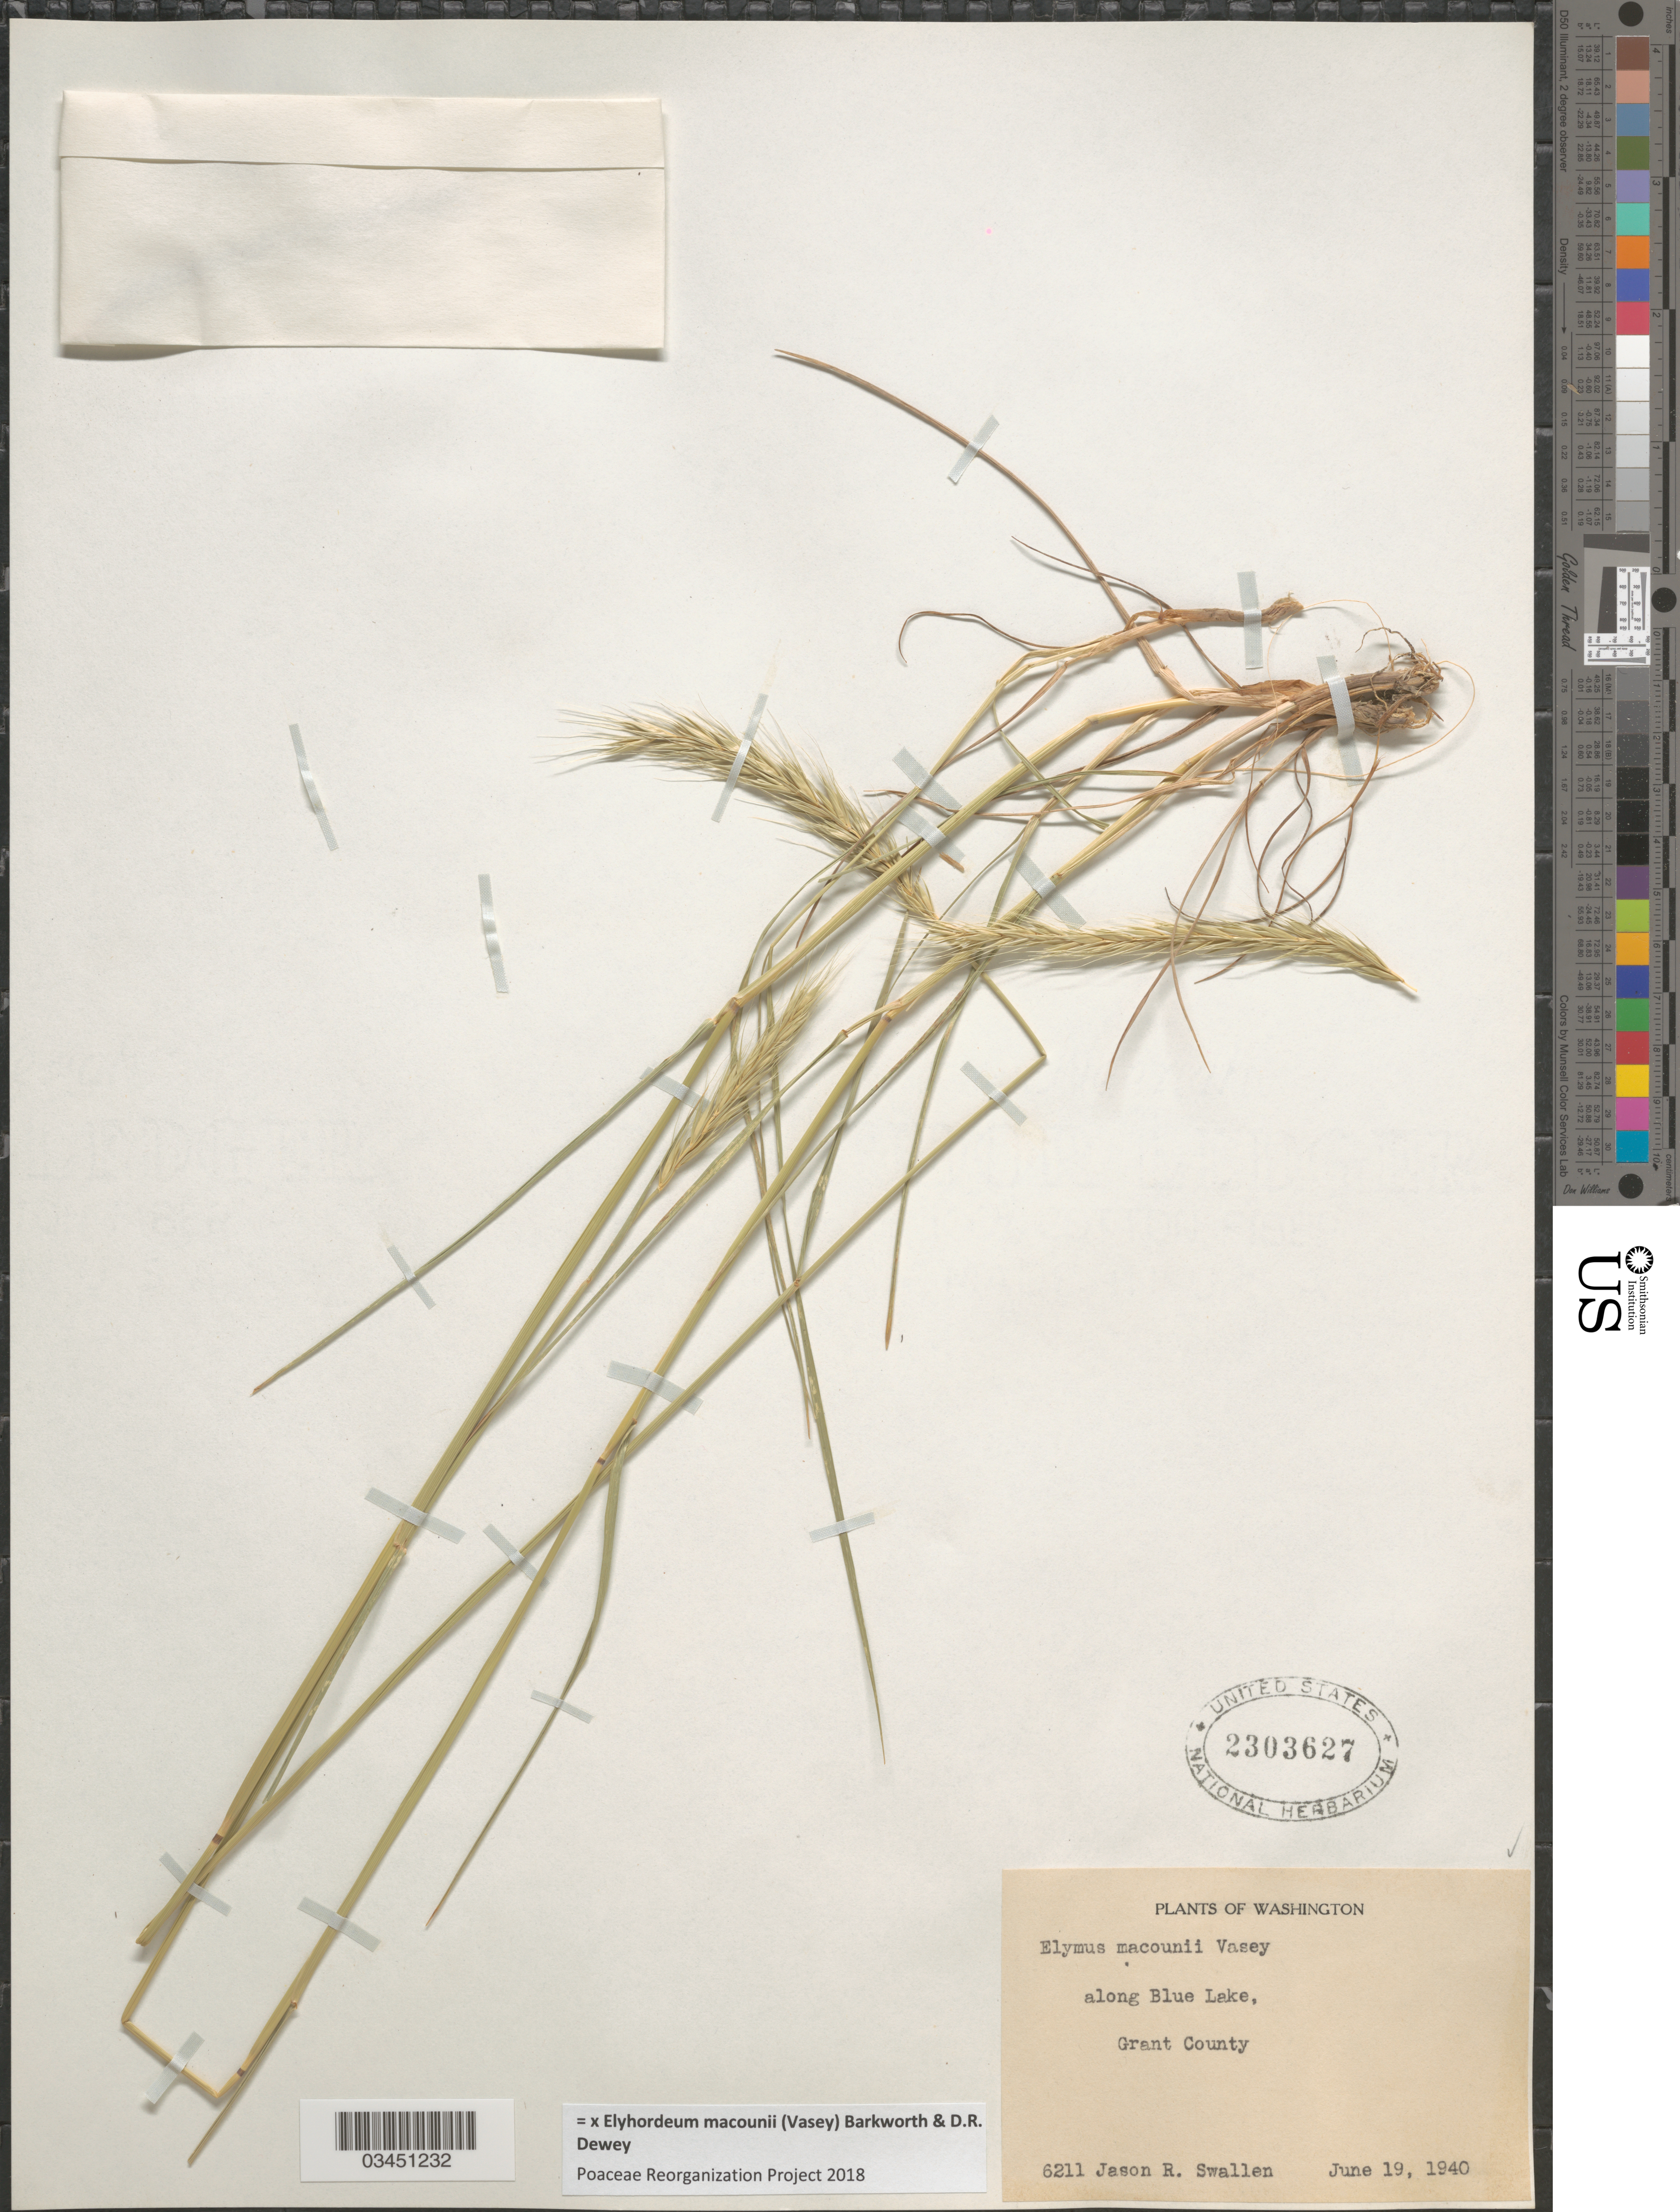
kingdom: Plantae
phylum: Tracheophyta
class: Liliopsida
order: Poales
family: Poaceae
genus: Elyhordeum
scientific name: x Elyhordeum macounii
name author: (Vasey) Barkworth & Dewey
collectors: J. R. Swallen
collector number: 6211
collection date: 1940-06-19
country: United States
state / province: Washington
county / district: Grant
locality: Along Blue Lake, Grant County.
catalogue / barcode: US 2303627